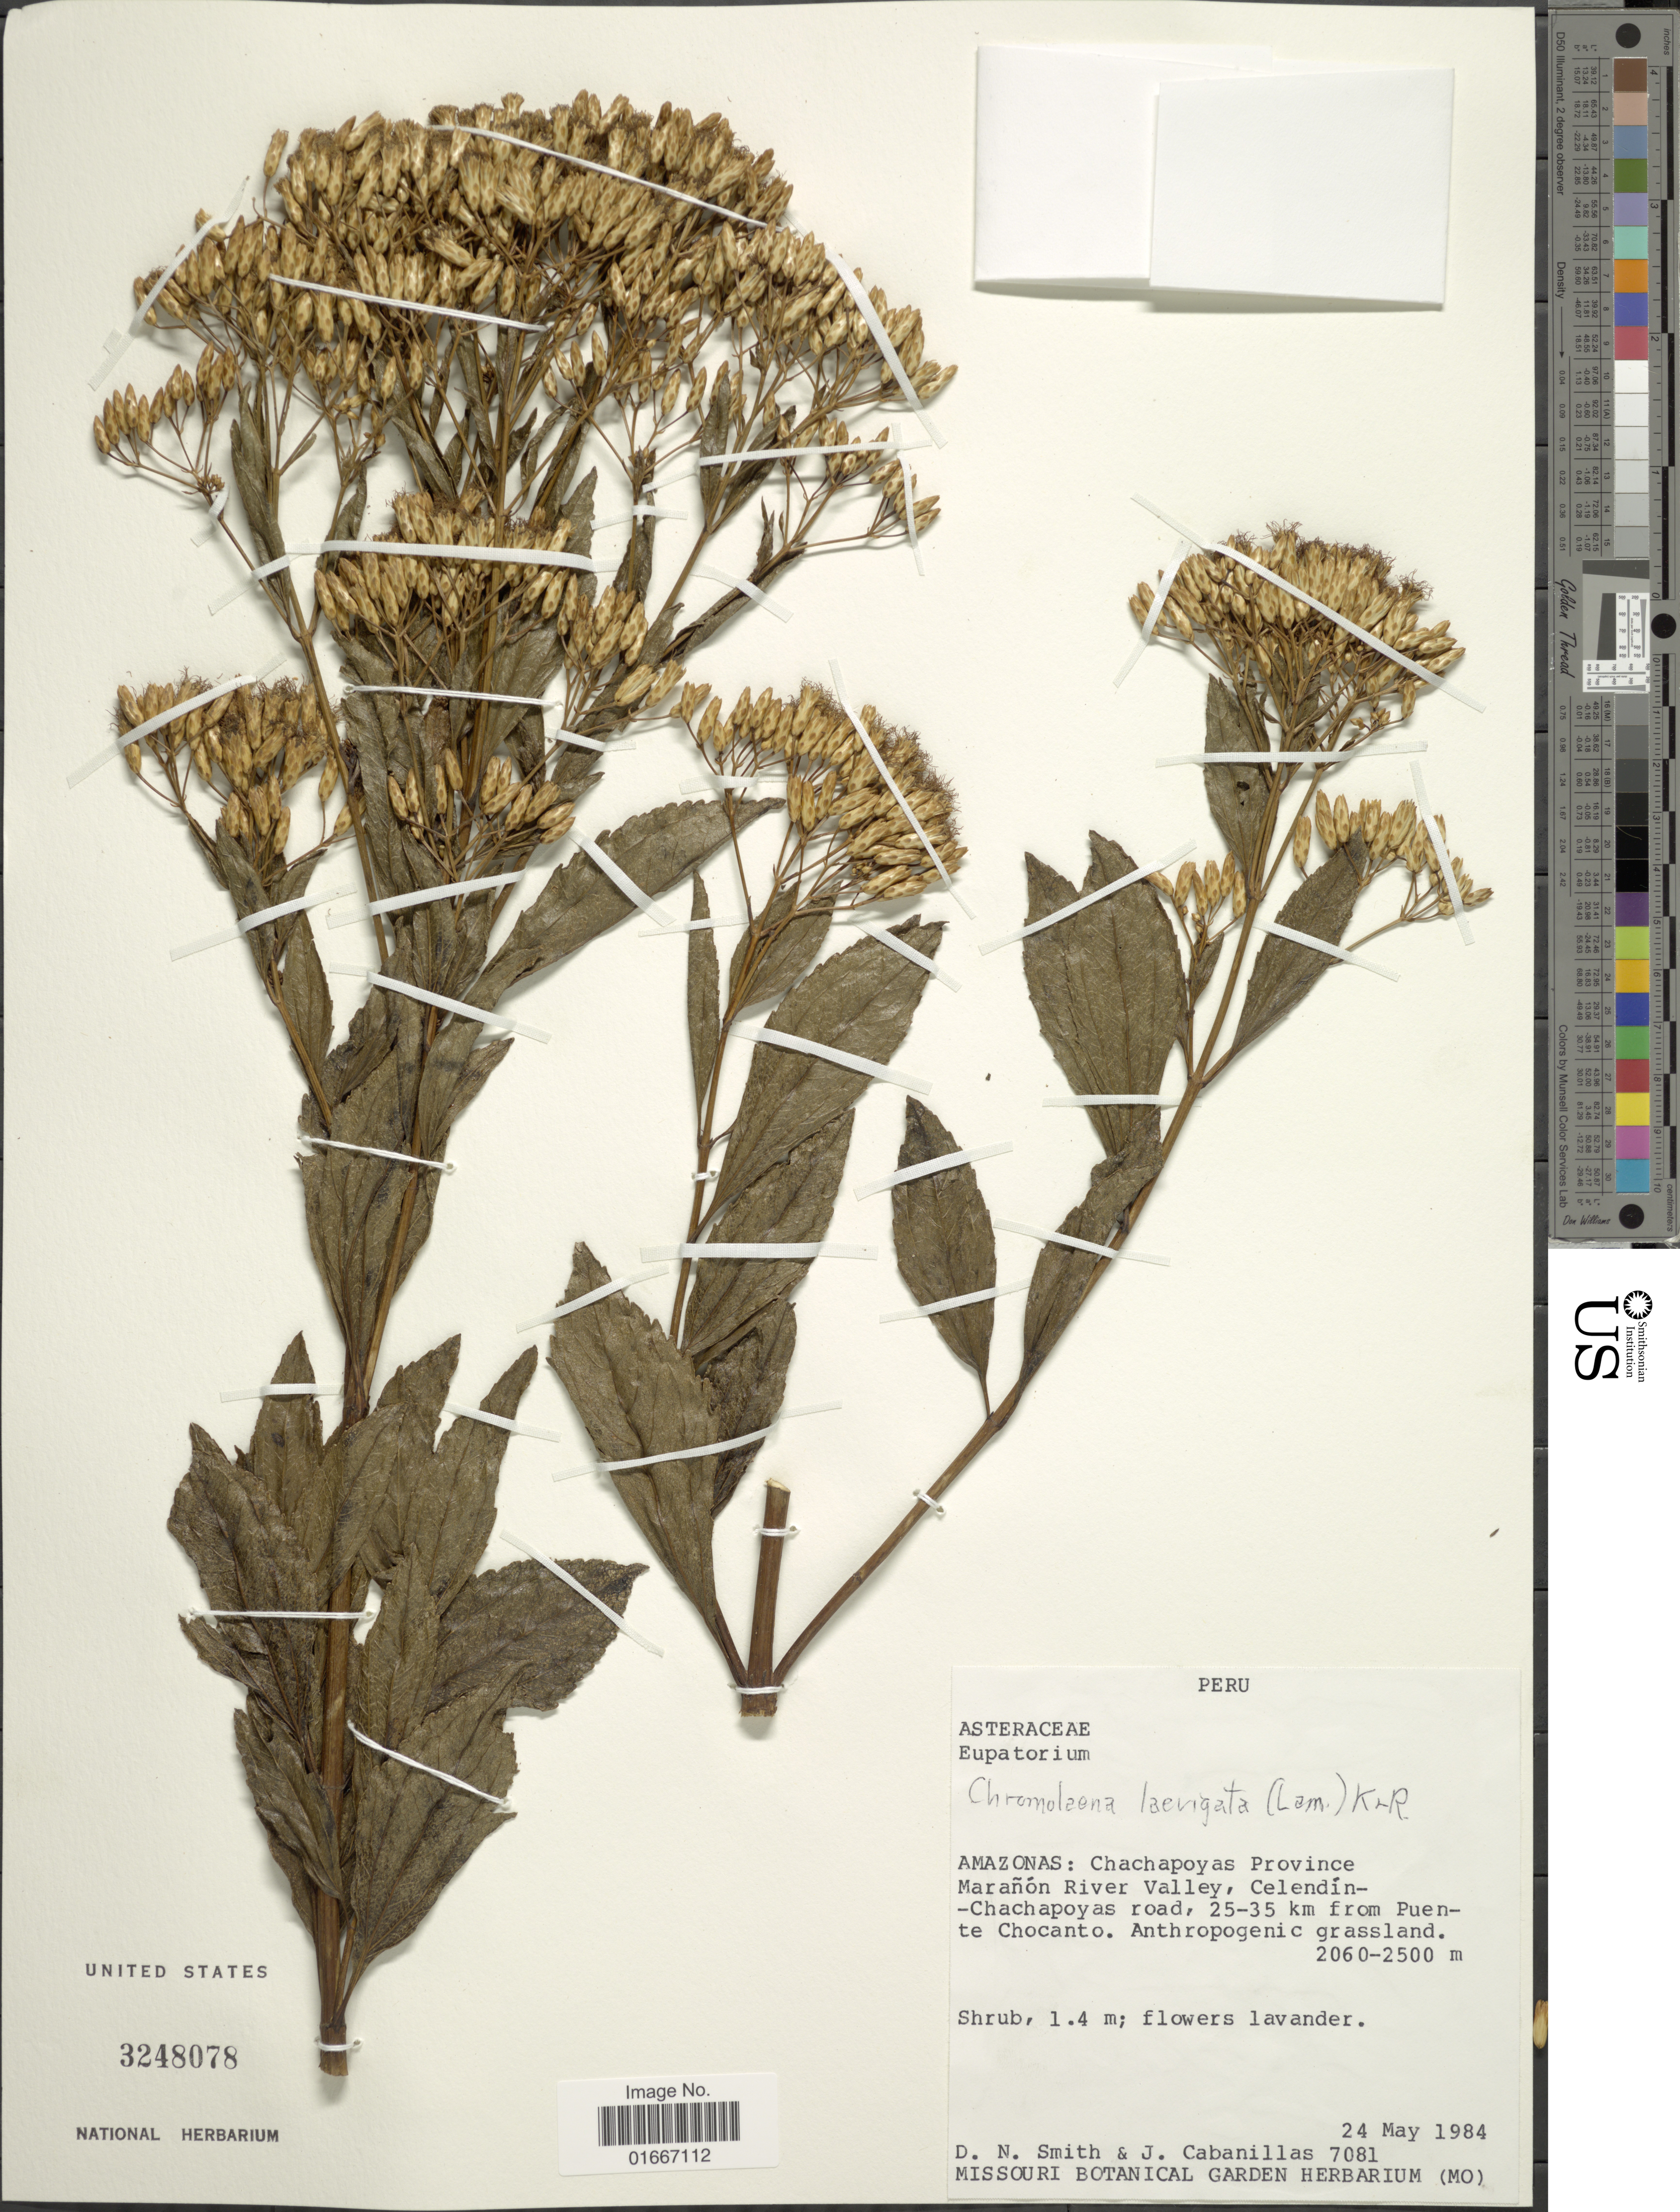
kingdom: Plantae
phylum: Tracheophyta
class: Magnoliopsida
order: Asterales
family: Asteraceae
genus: Chromolaena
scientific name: Chromolaena laevigata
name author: (Lam.) R.M. King & H. Rob.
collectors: D. Smith & J. Cabanillas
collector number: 7081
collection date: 1984-05-24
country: Peru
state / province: Amazonas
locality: Chachapoyas Province Marañon River Valley, Celendin-Chachapoyas road, 25-35 km from Puente Chocanto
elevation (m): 2060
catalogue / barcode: US 3248078